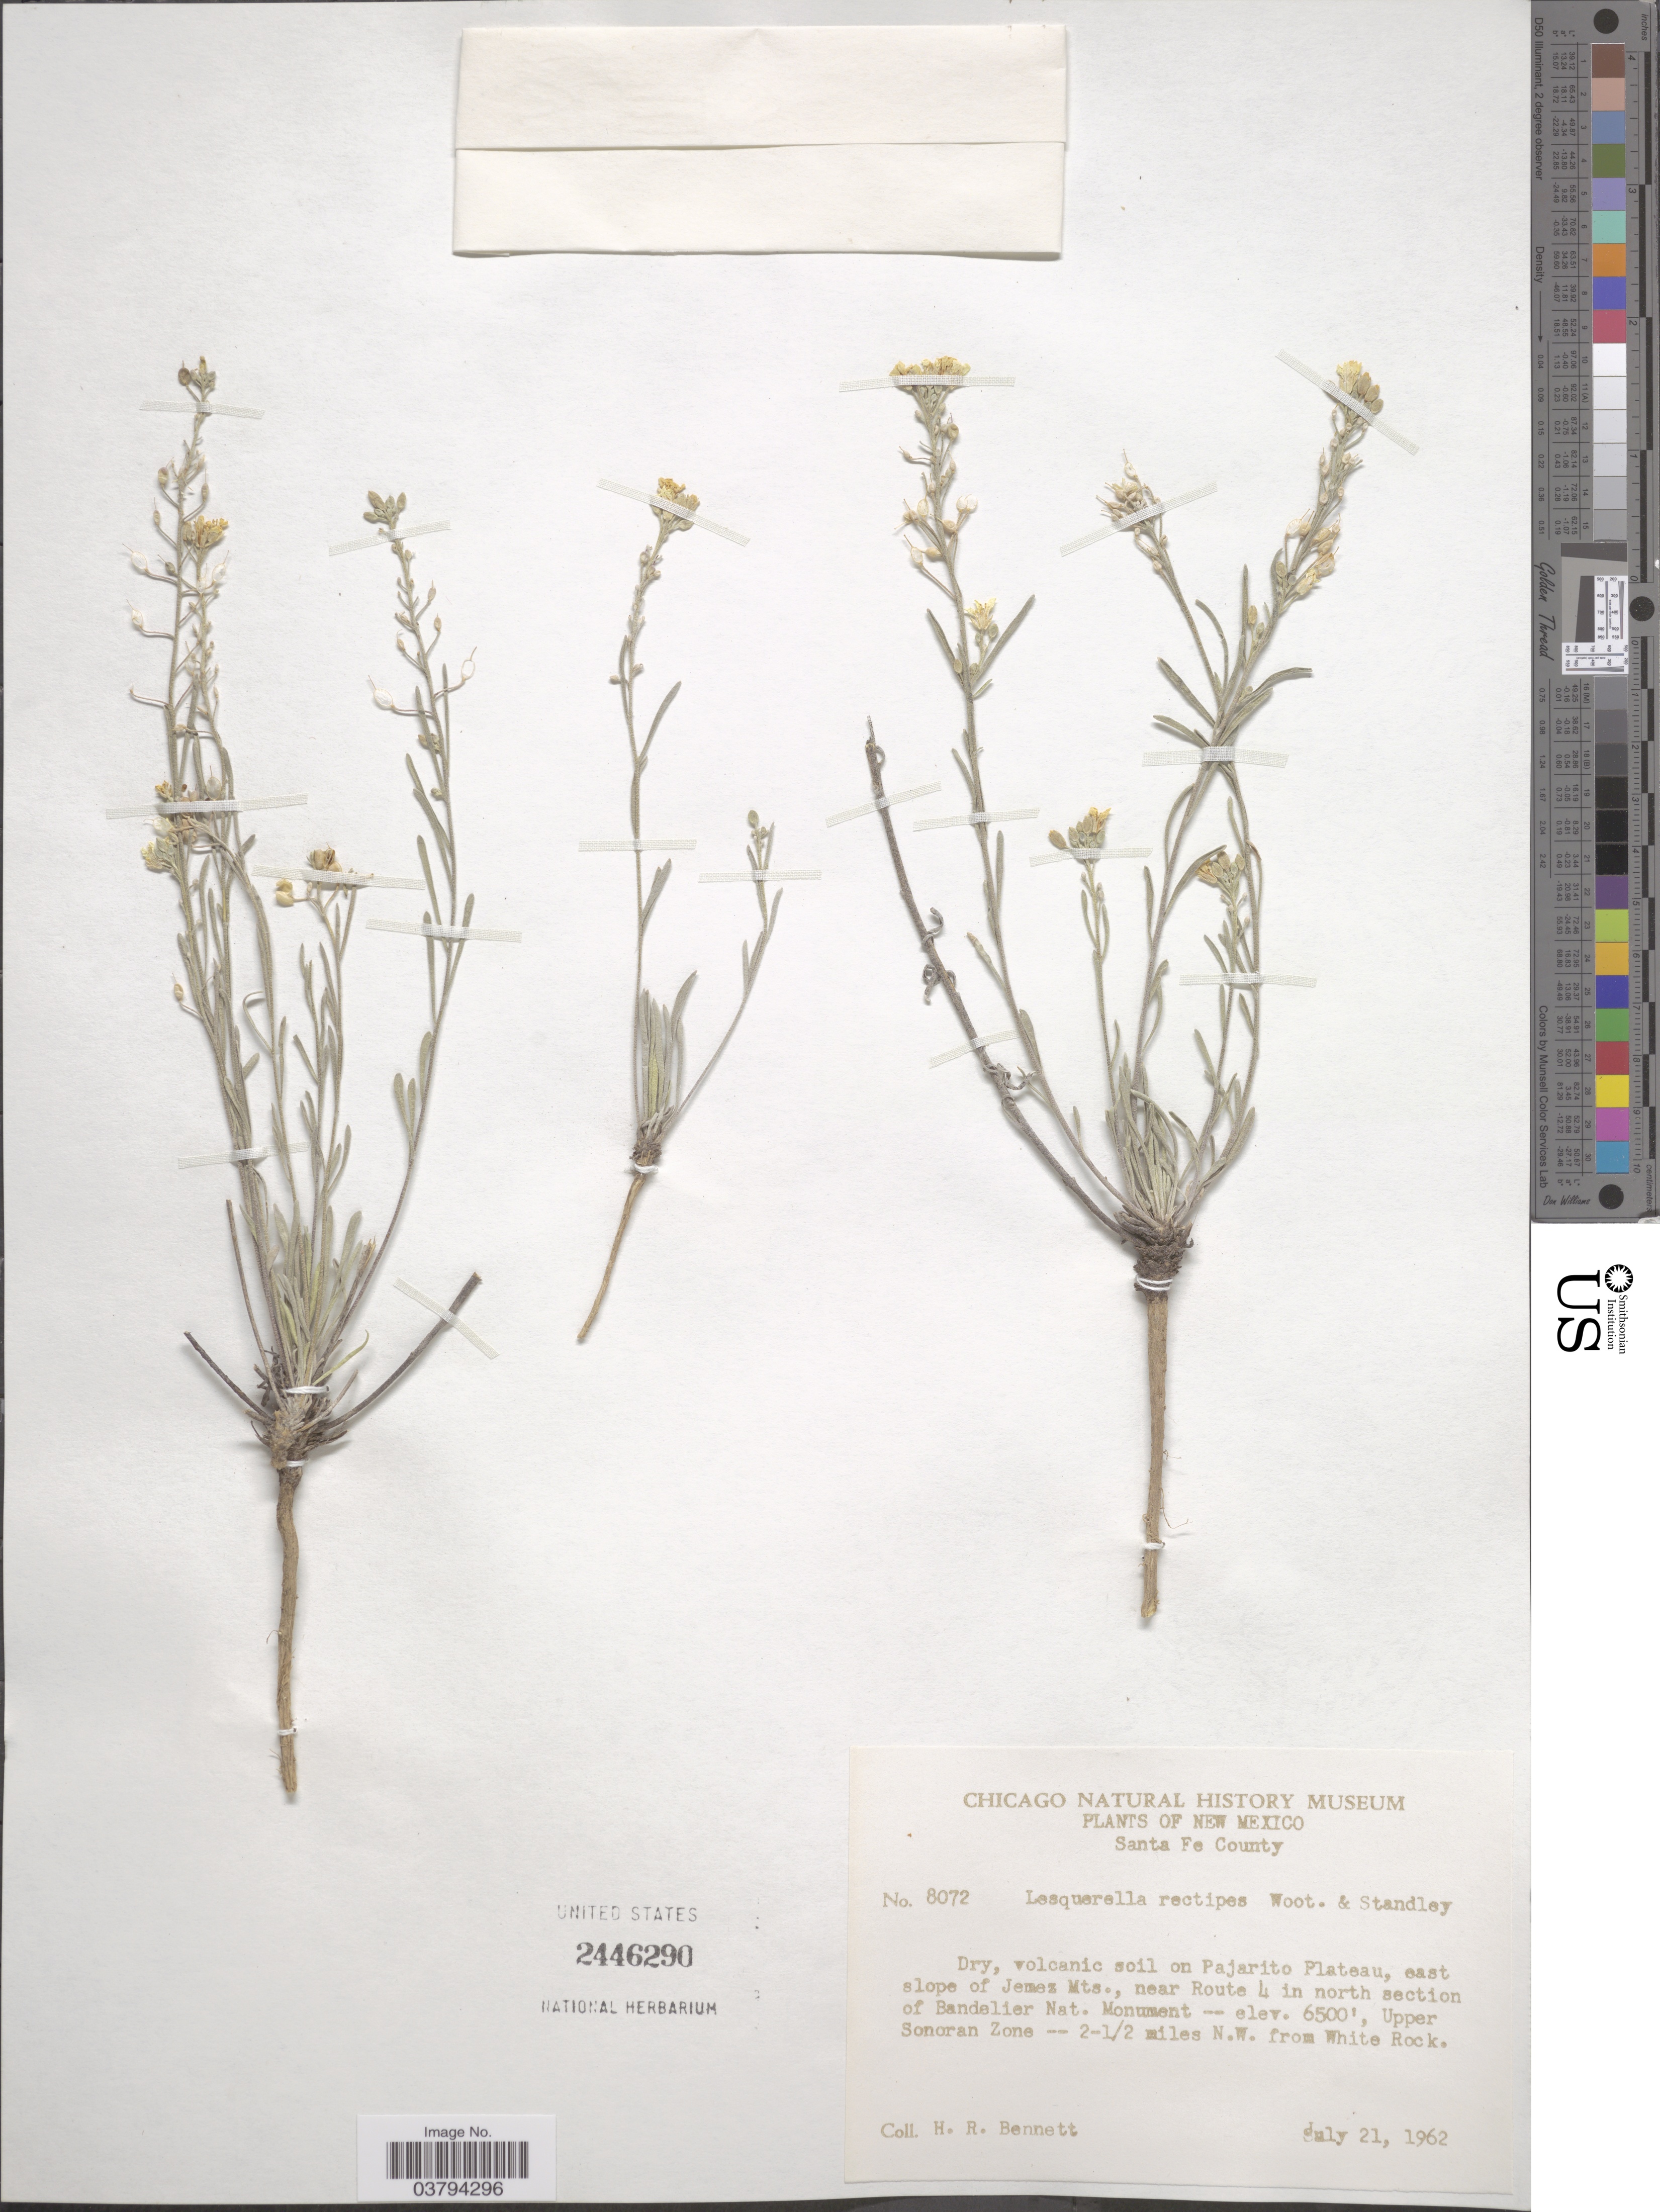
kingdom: Plantae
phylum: Tracheophyta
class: Magnoliopsida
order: Brassicales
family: Brassicaceae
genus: Lesquerella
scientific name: Lesquerella rectipes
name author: Wooton & Standl.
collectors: H. R. Bennett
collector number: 8072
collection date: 1962-07-21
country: United States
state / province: New Mexico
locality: Santa Fe County. Dry, volcanic soil on Pajarito Plateau, east slope of Jemez Mts., near Route 4 in north section of Bandelier Nat. Monument, upper Sonoran Zone -- 2--½ miles N.W. from White Rock.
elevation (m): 1981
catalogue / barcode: US 2446290